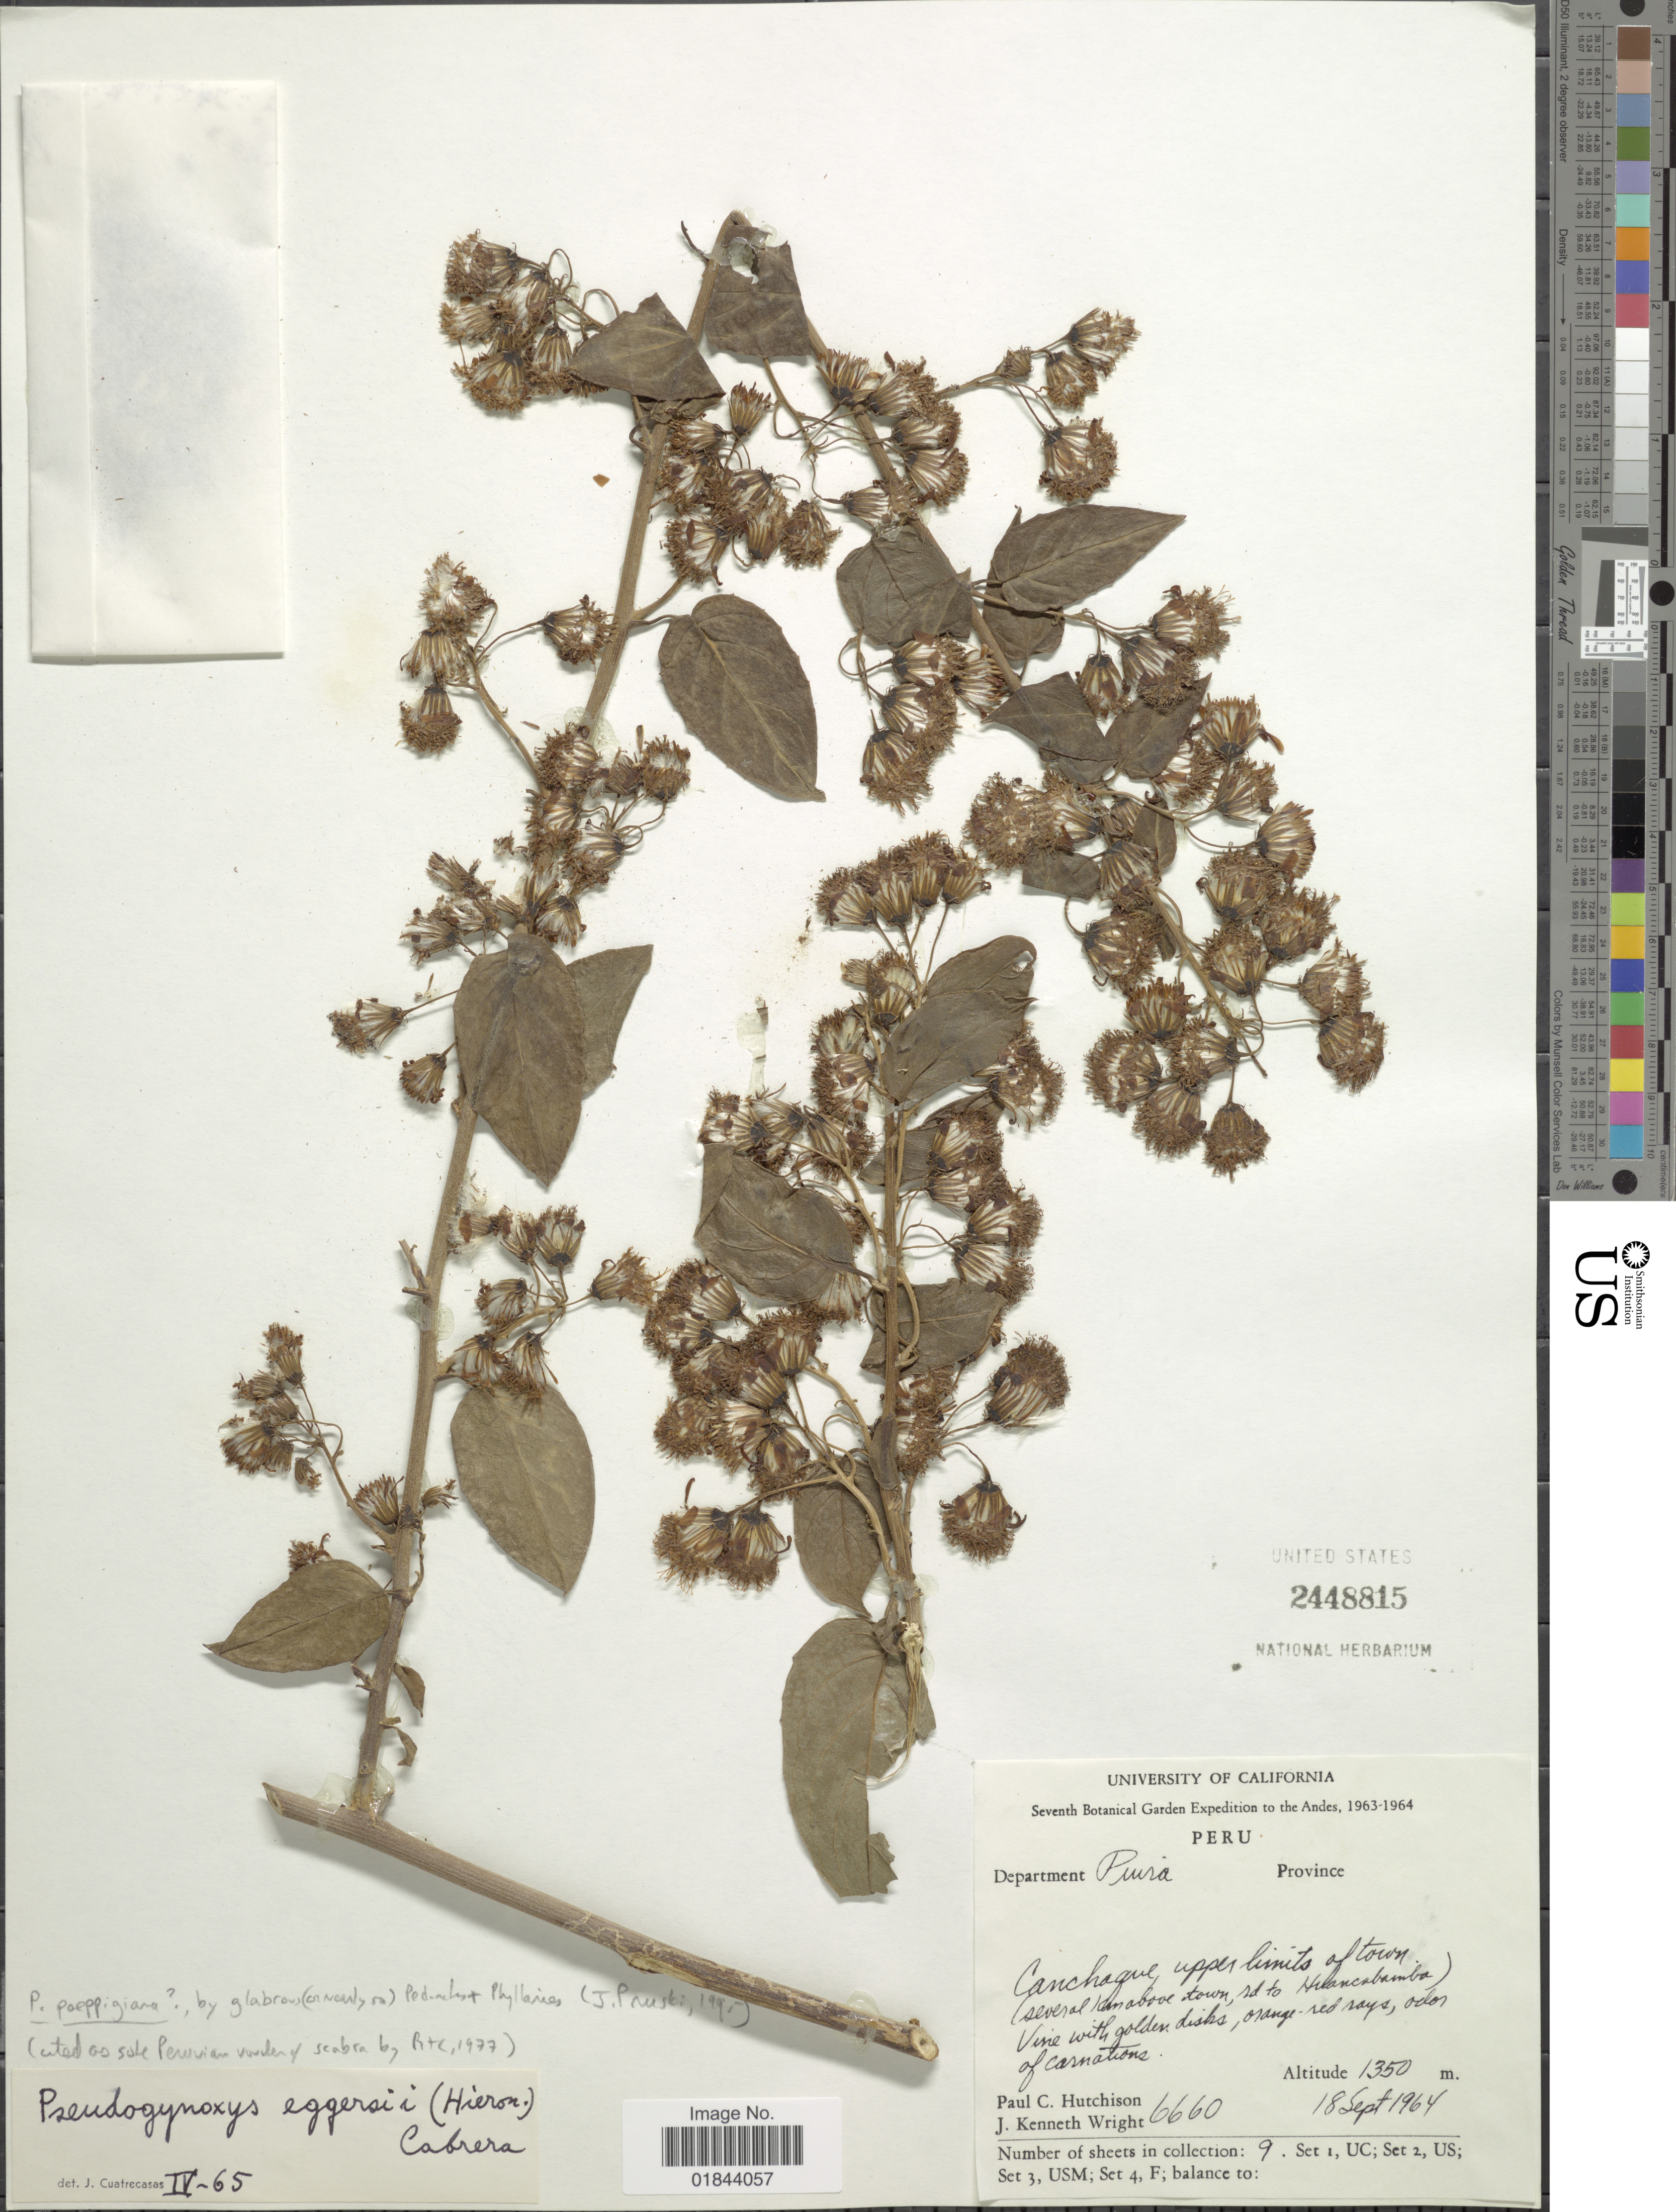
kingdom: Plantae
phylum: Tracheophyta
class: Magnoliopsida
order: Asterales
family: Asteraceae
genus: Pseudogynoxys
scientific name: Pseudogynoxys poeppigii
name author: (DC.) H. Rob. & Cuatrec.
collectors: P. C. Hutchison & J. K. Wright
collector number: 6660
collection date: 1964-09-18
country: Peru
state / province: Piura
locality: Department Piura, Canchaque upper limits of town (several km above town, rd to Huancabamba)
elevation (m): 1350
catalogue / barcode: US 2448815